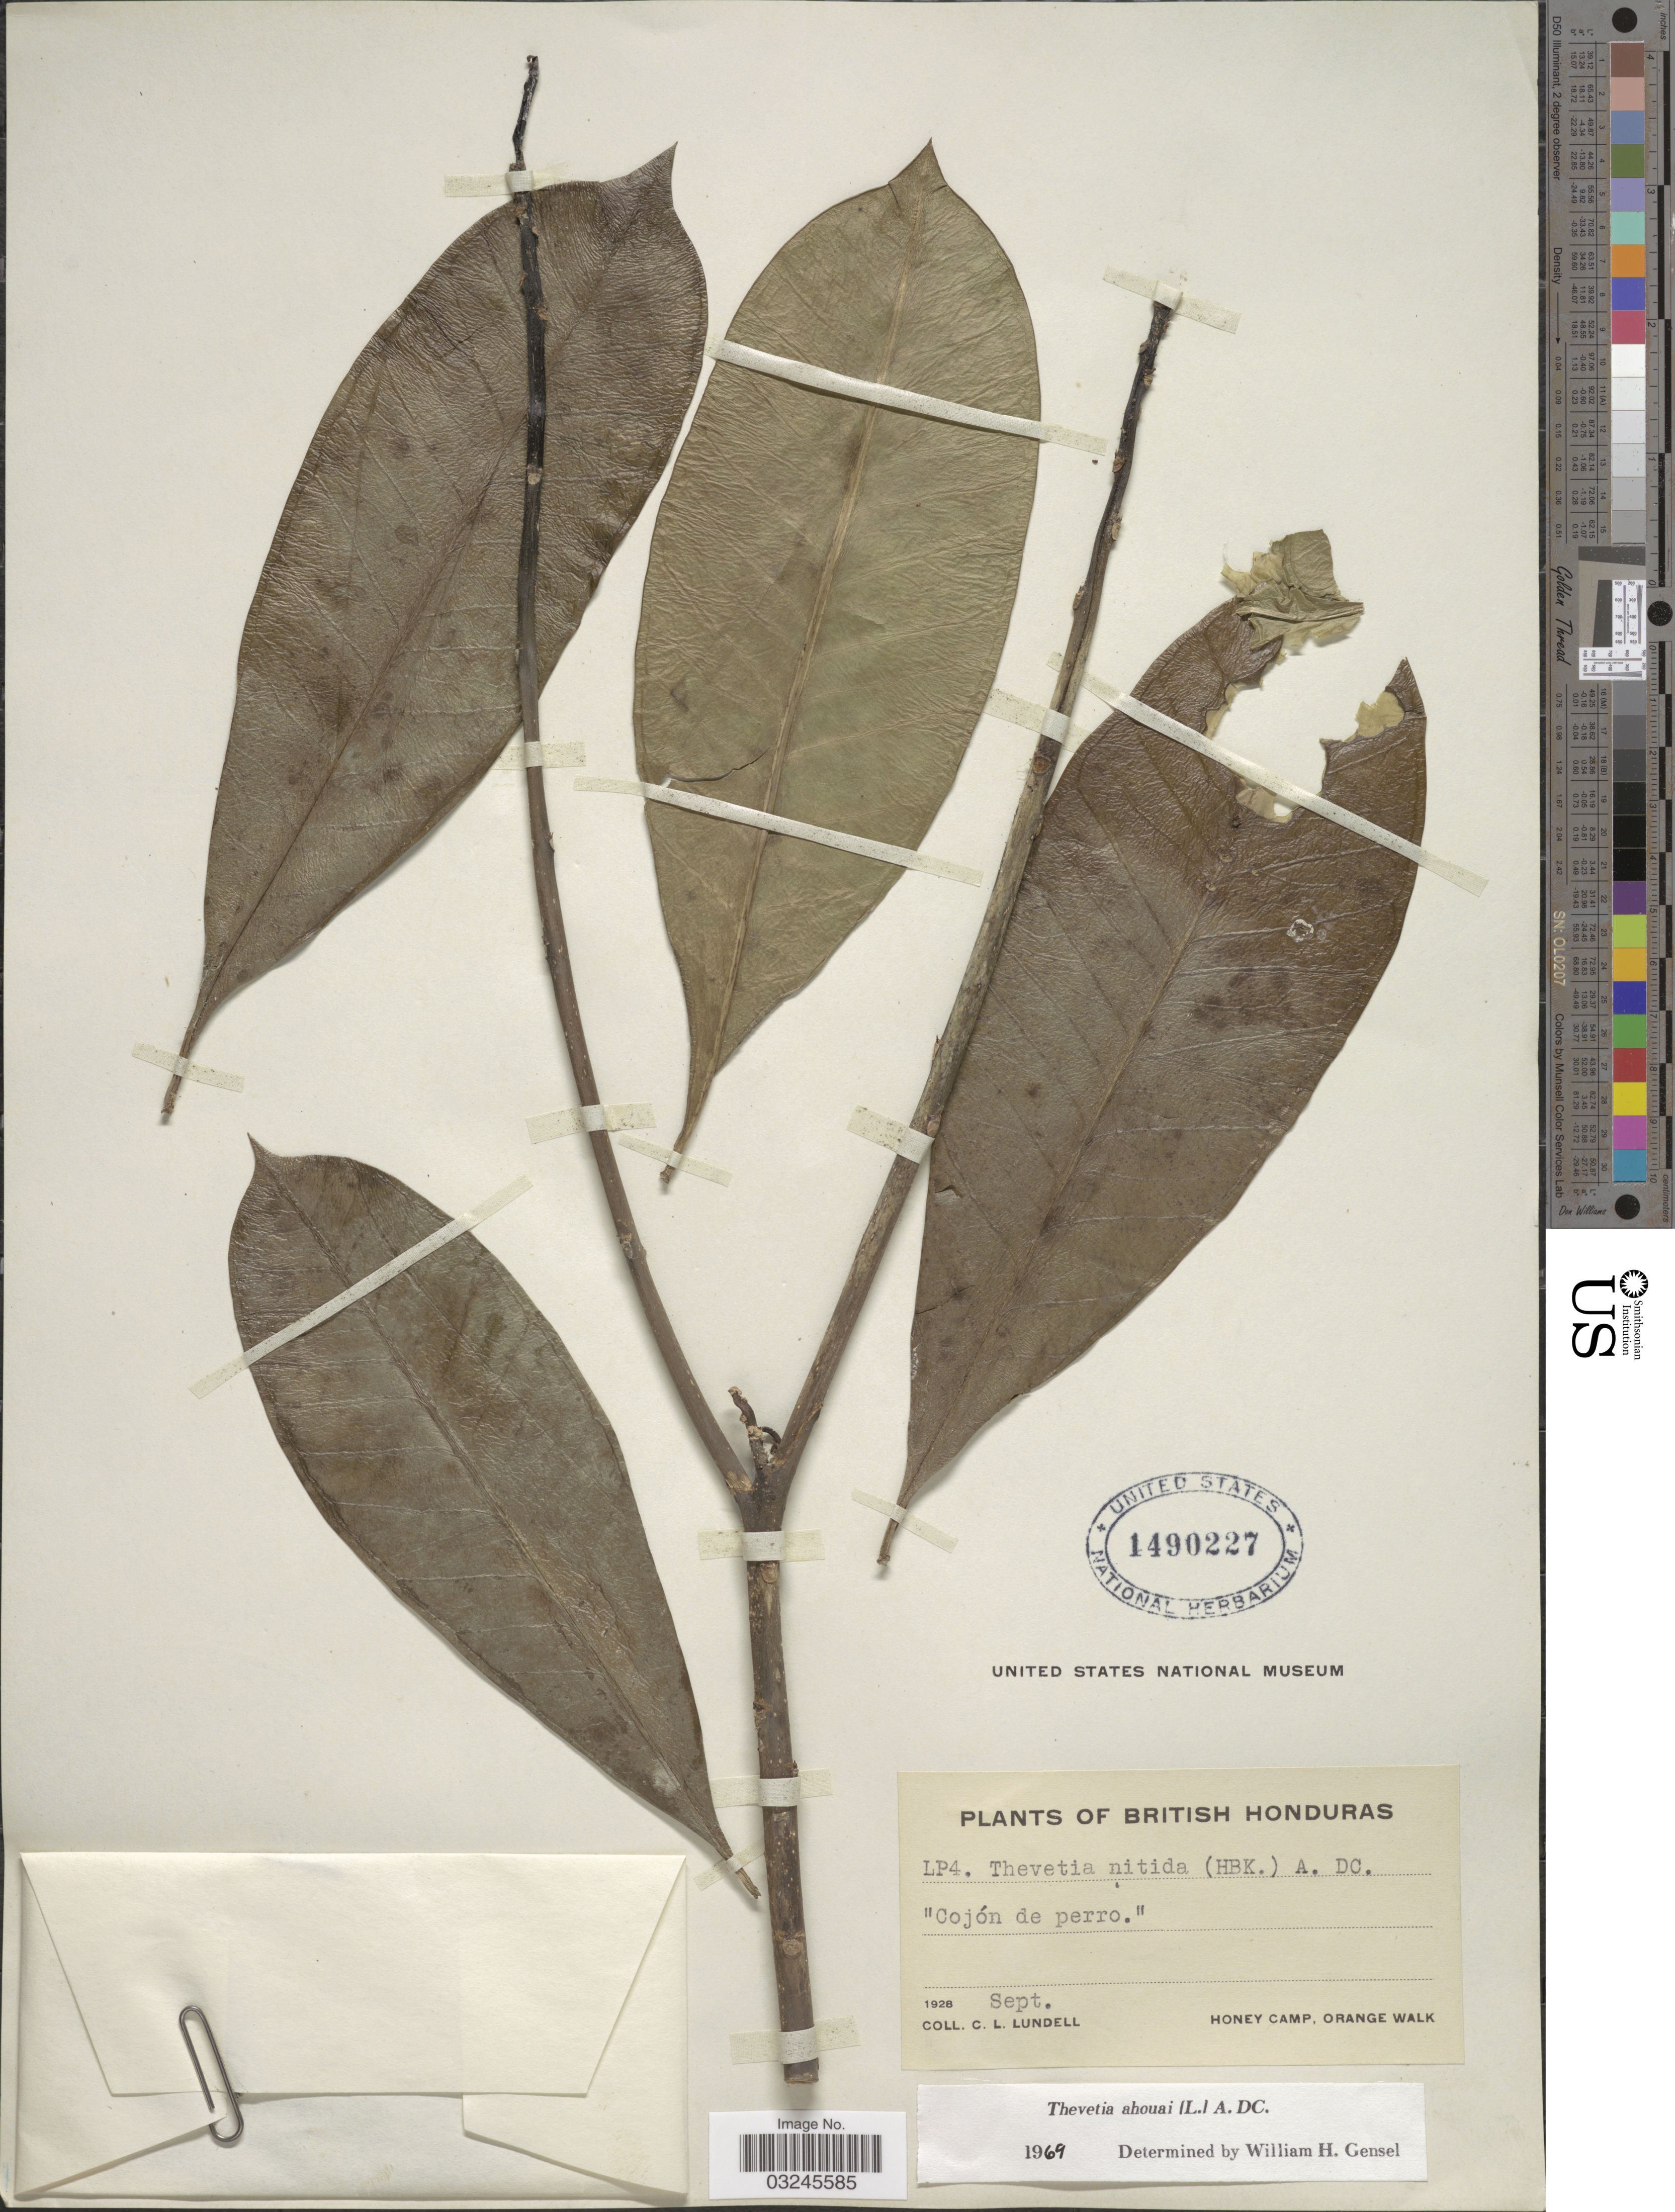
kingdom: Plantae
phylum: Tracheophyta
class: Magnoliopsida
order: Gentianales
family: Apocynaceae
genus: Thevetia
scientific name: Thevetia ahouai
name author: (L.) A. DC.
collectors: C. L. Lundell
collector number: LP4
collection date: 1928-09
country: Belize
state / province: Orange Walk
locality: British Honduras. Honey Camp, Orange Walk.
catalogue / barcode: US 1490227